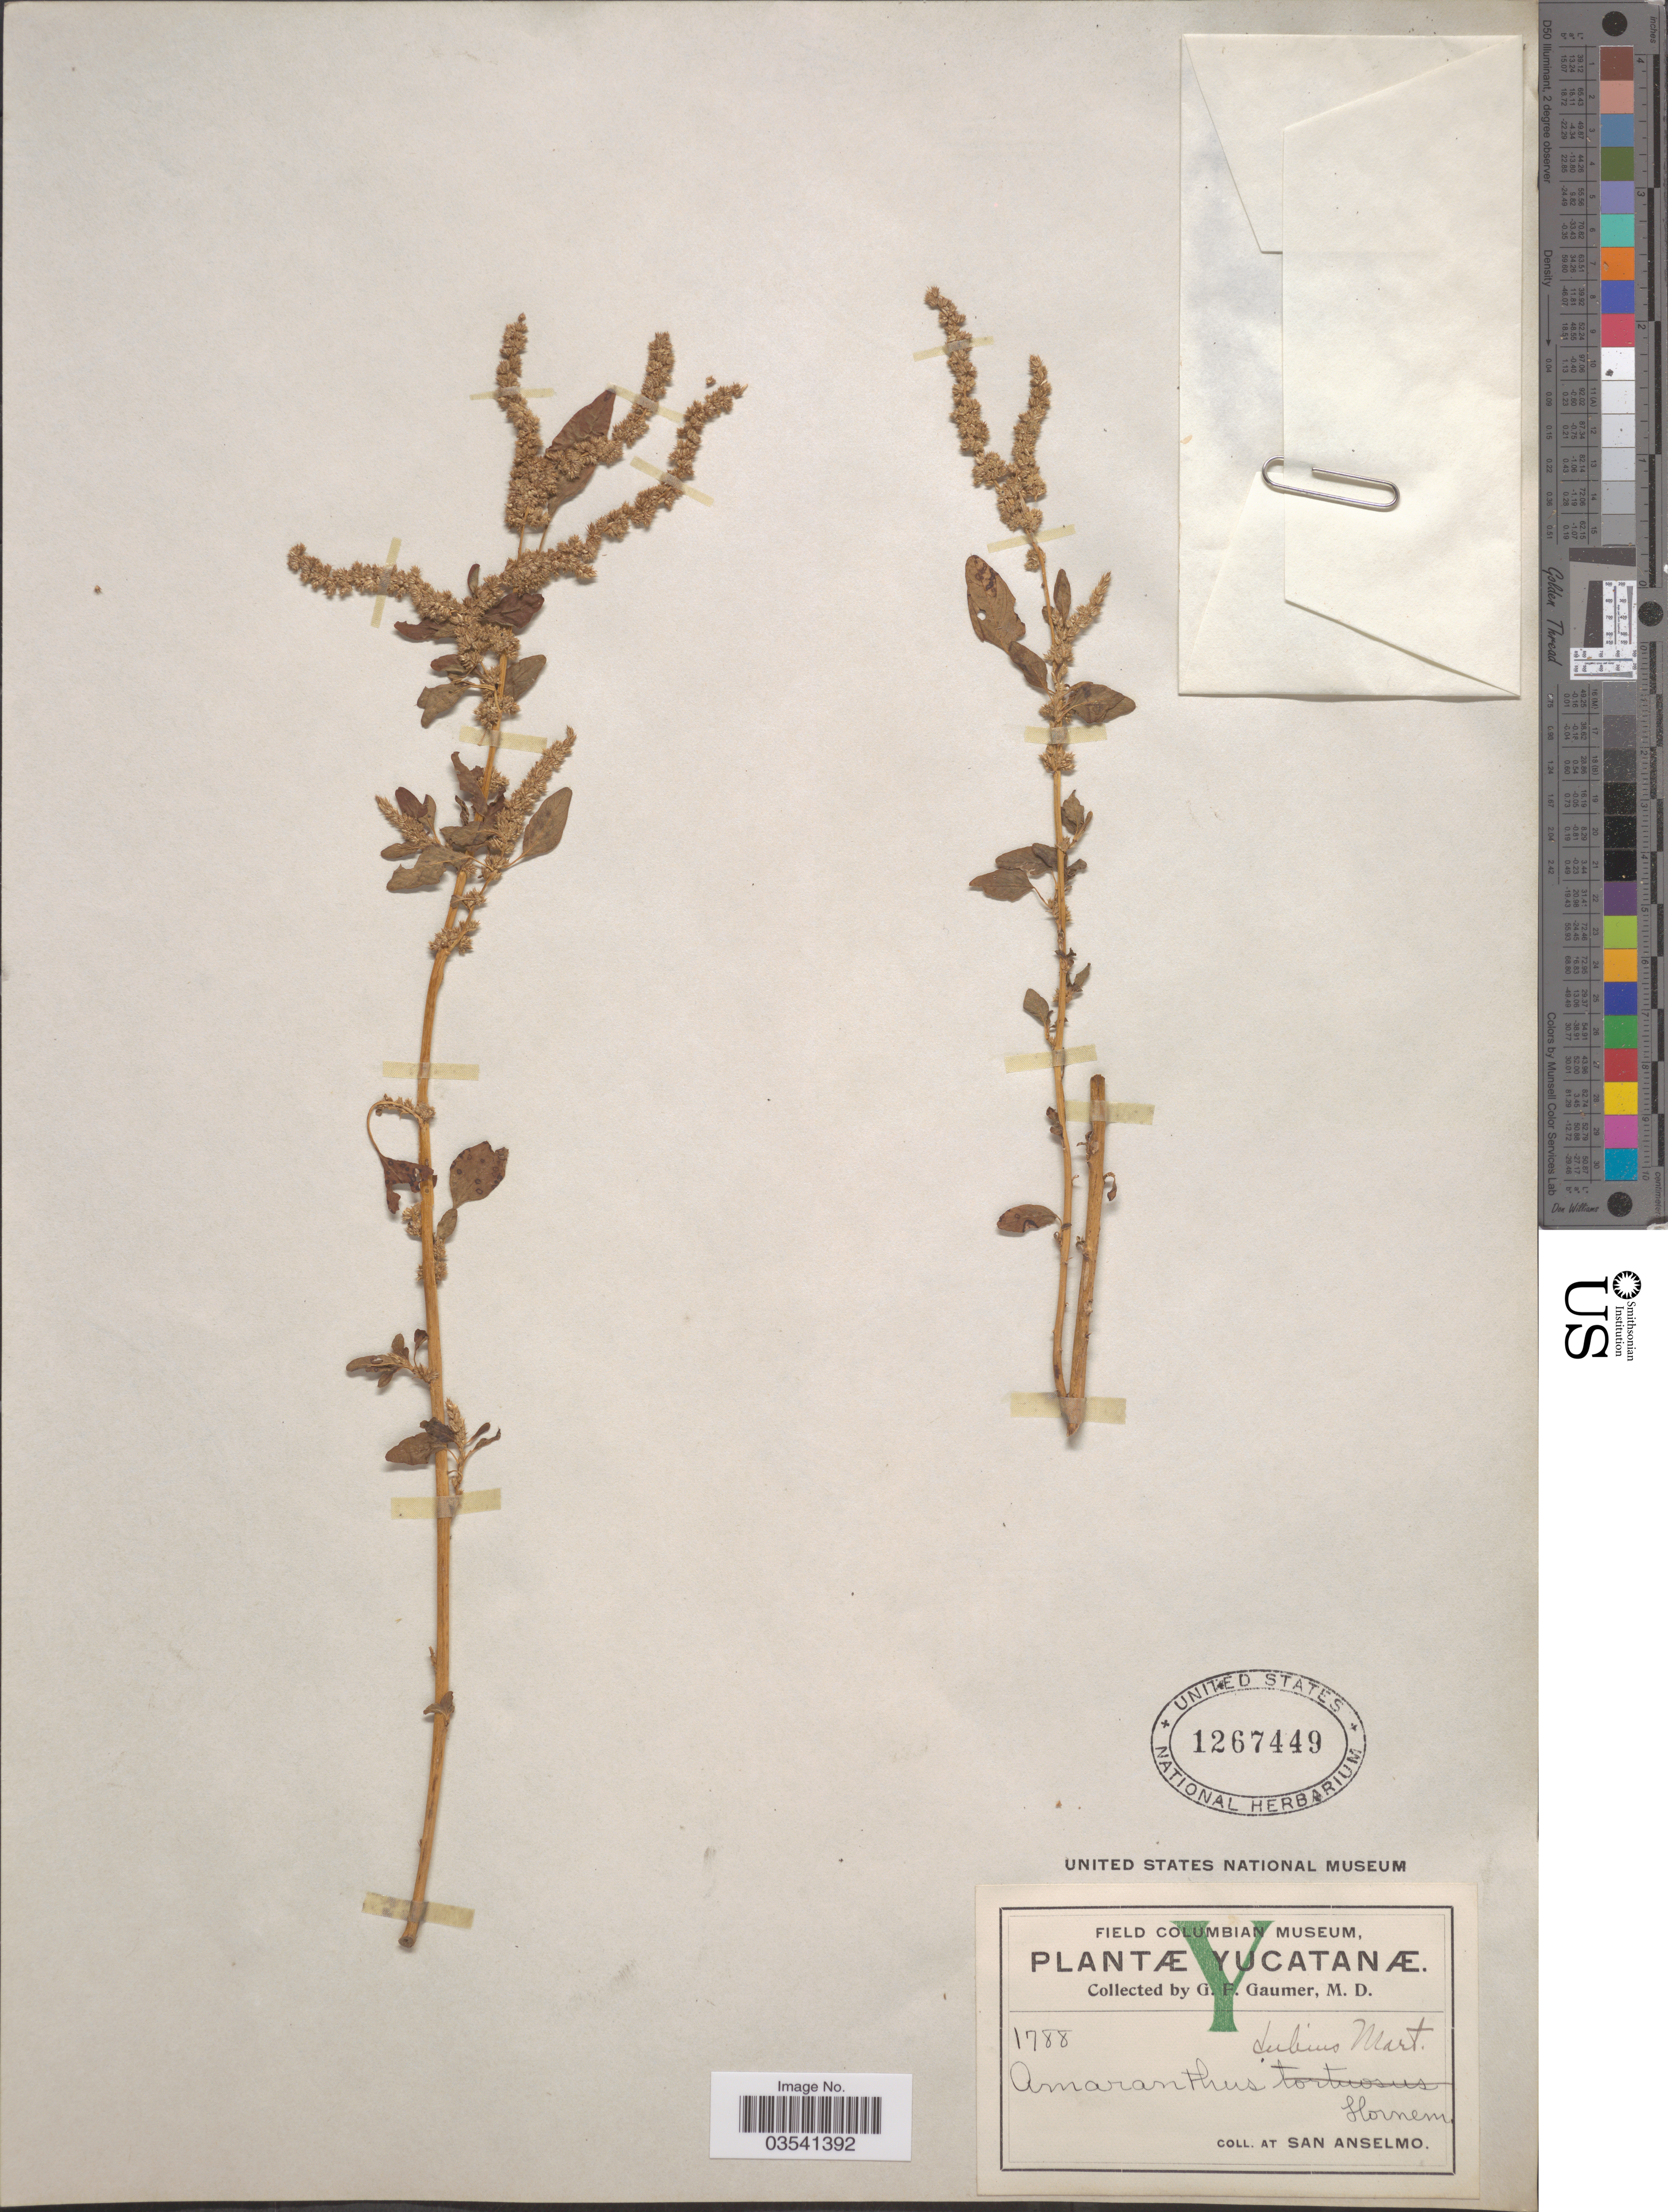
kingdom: Plantae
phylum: Tracheophyta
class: Magnoliopsida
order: Caryophyllales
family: Amaranthaceae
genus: Amaranthus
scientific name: Amaranthus dubius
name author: Mart. ex Thell.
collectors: G. F. Gaumer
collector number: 1788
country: Mexico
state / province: Yucatán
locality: San Alselmo.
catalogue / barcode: US 1267449